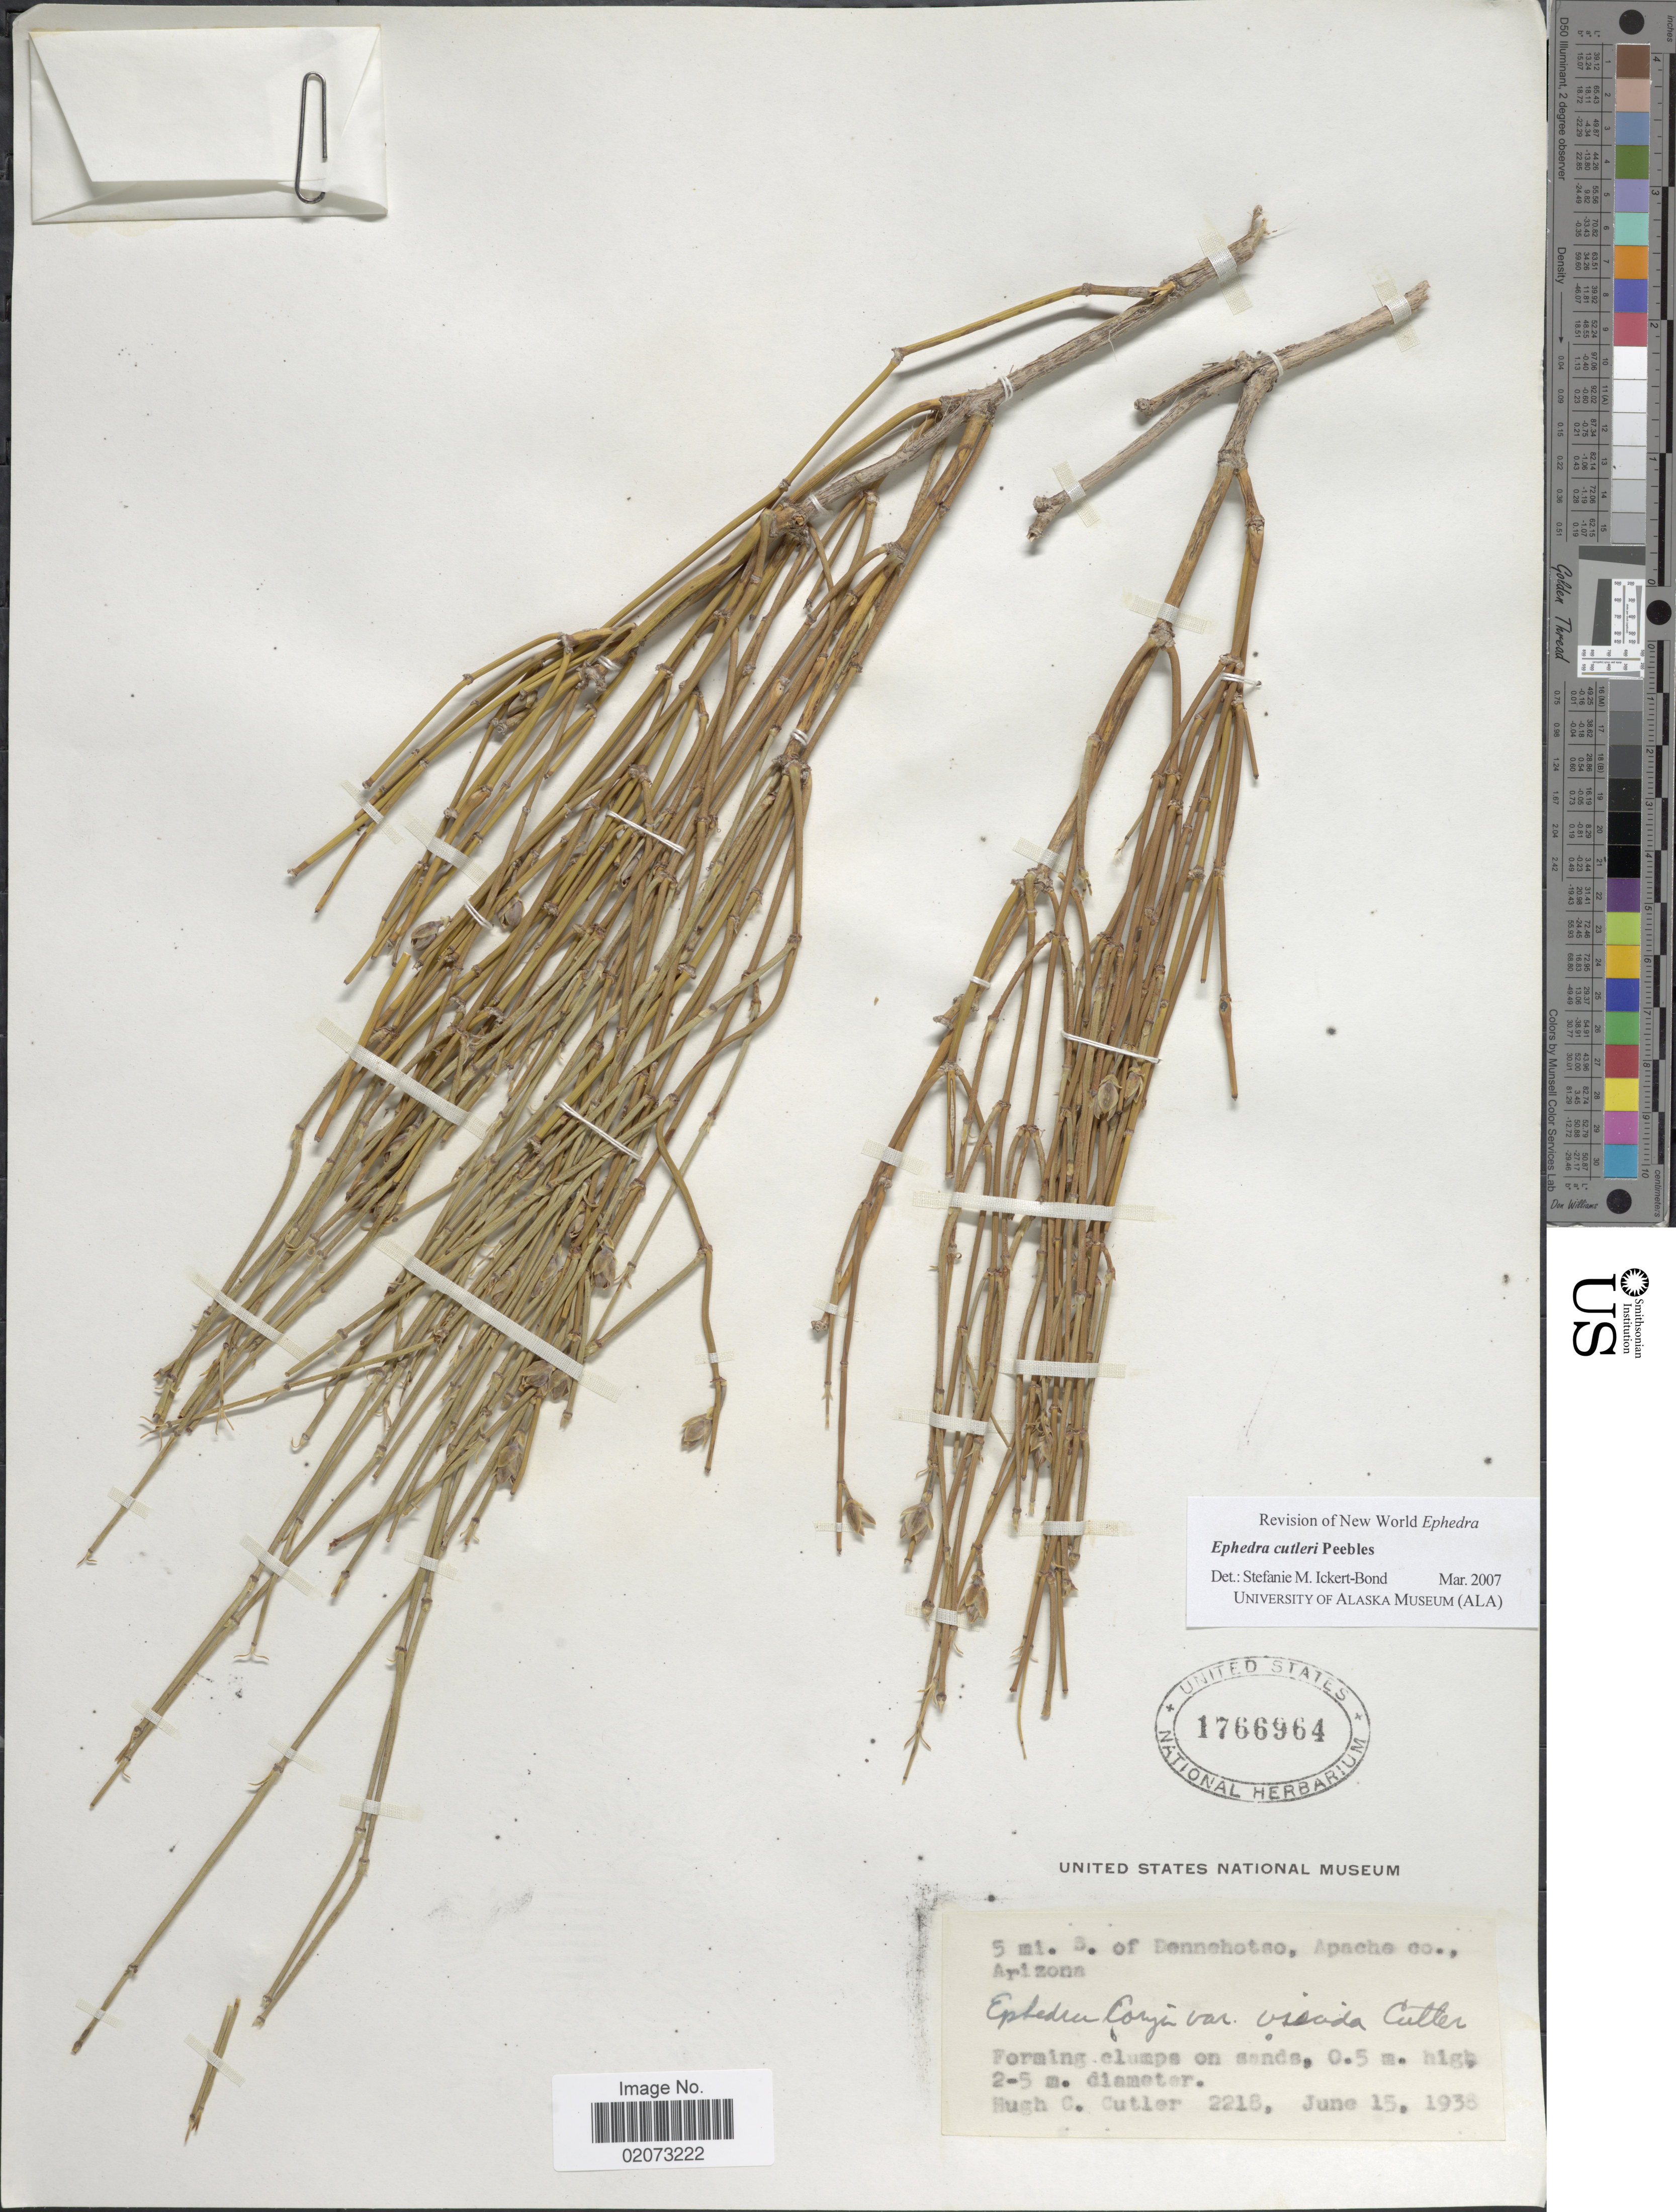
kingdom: Plantae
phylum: Tracheophyta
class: Gnetopsida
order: Ephedrales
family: Ephedraceae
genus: Ephedra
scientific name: Ephedra cutleri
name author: Peebles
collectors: H. C. Cutler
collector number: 2218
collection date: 1938-06-15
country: United States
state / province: Arizona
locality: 5 mi. S. of Dennehotso, Apache Co.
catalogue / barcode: US 1766964